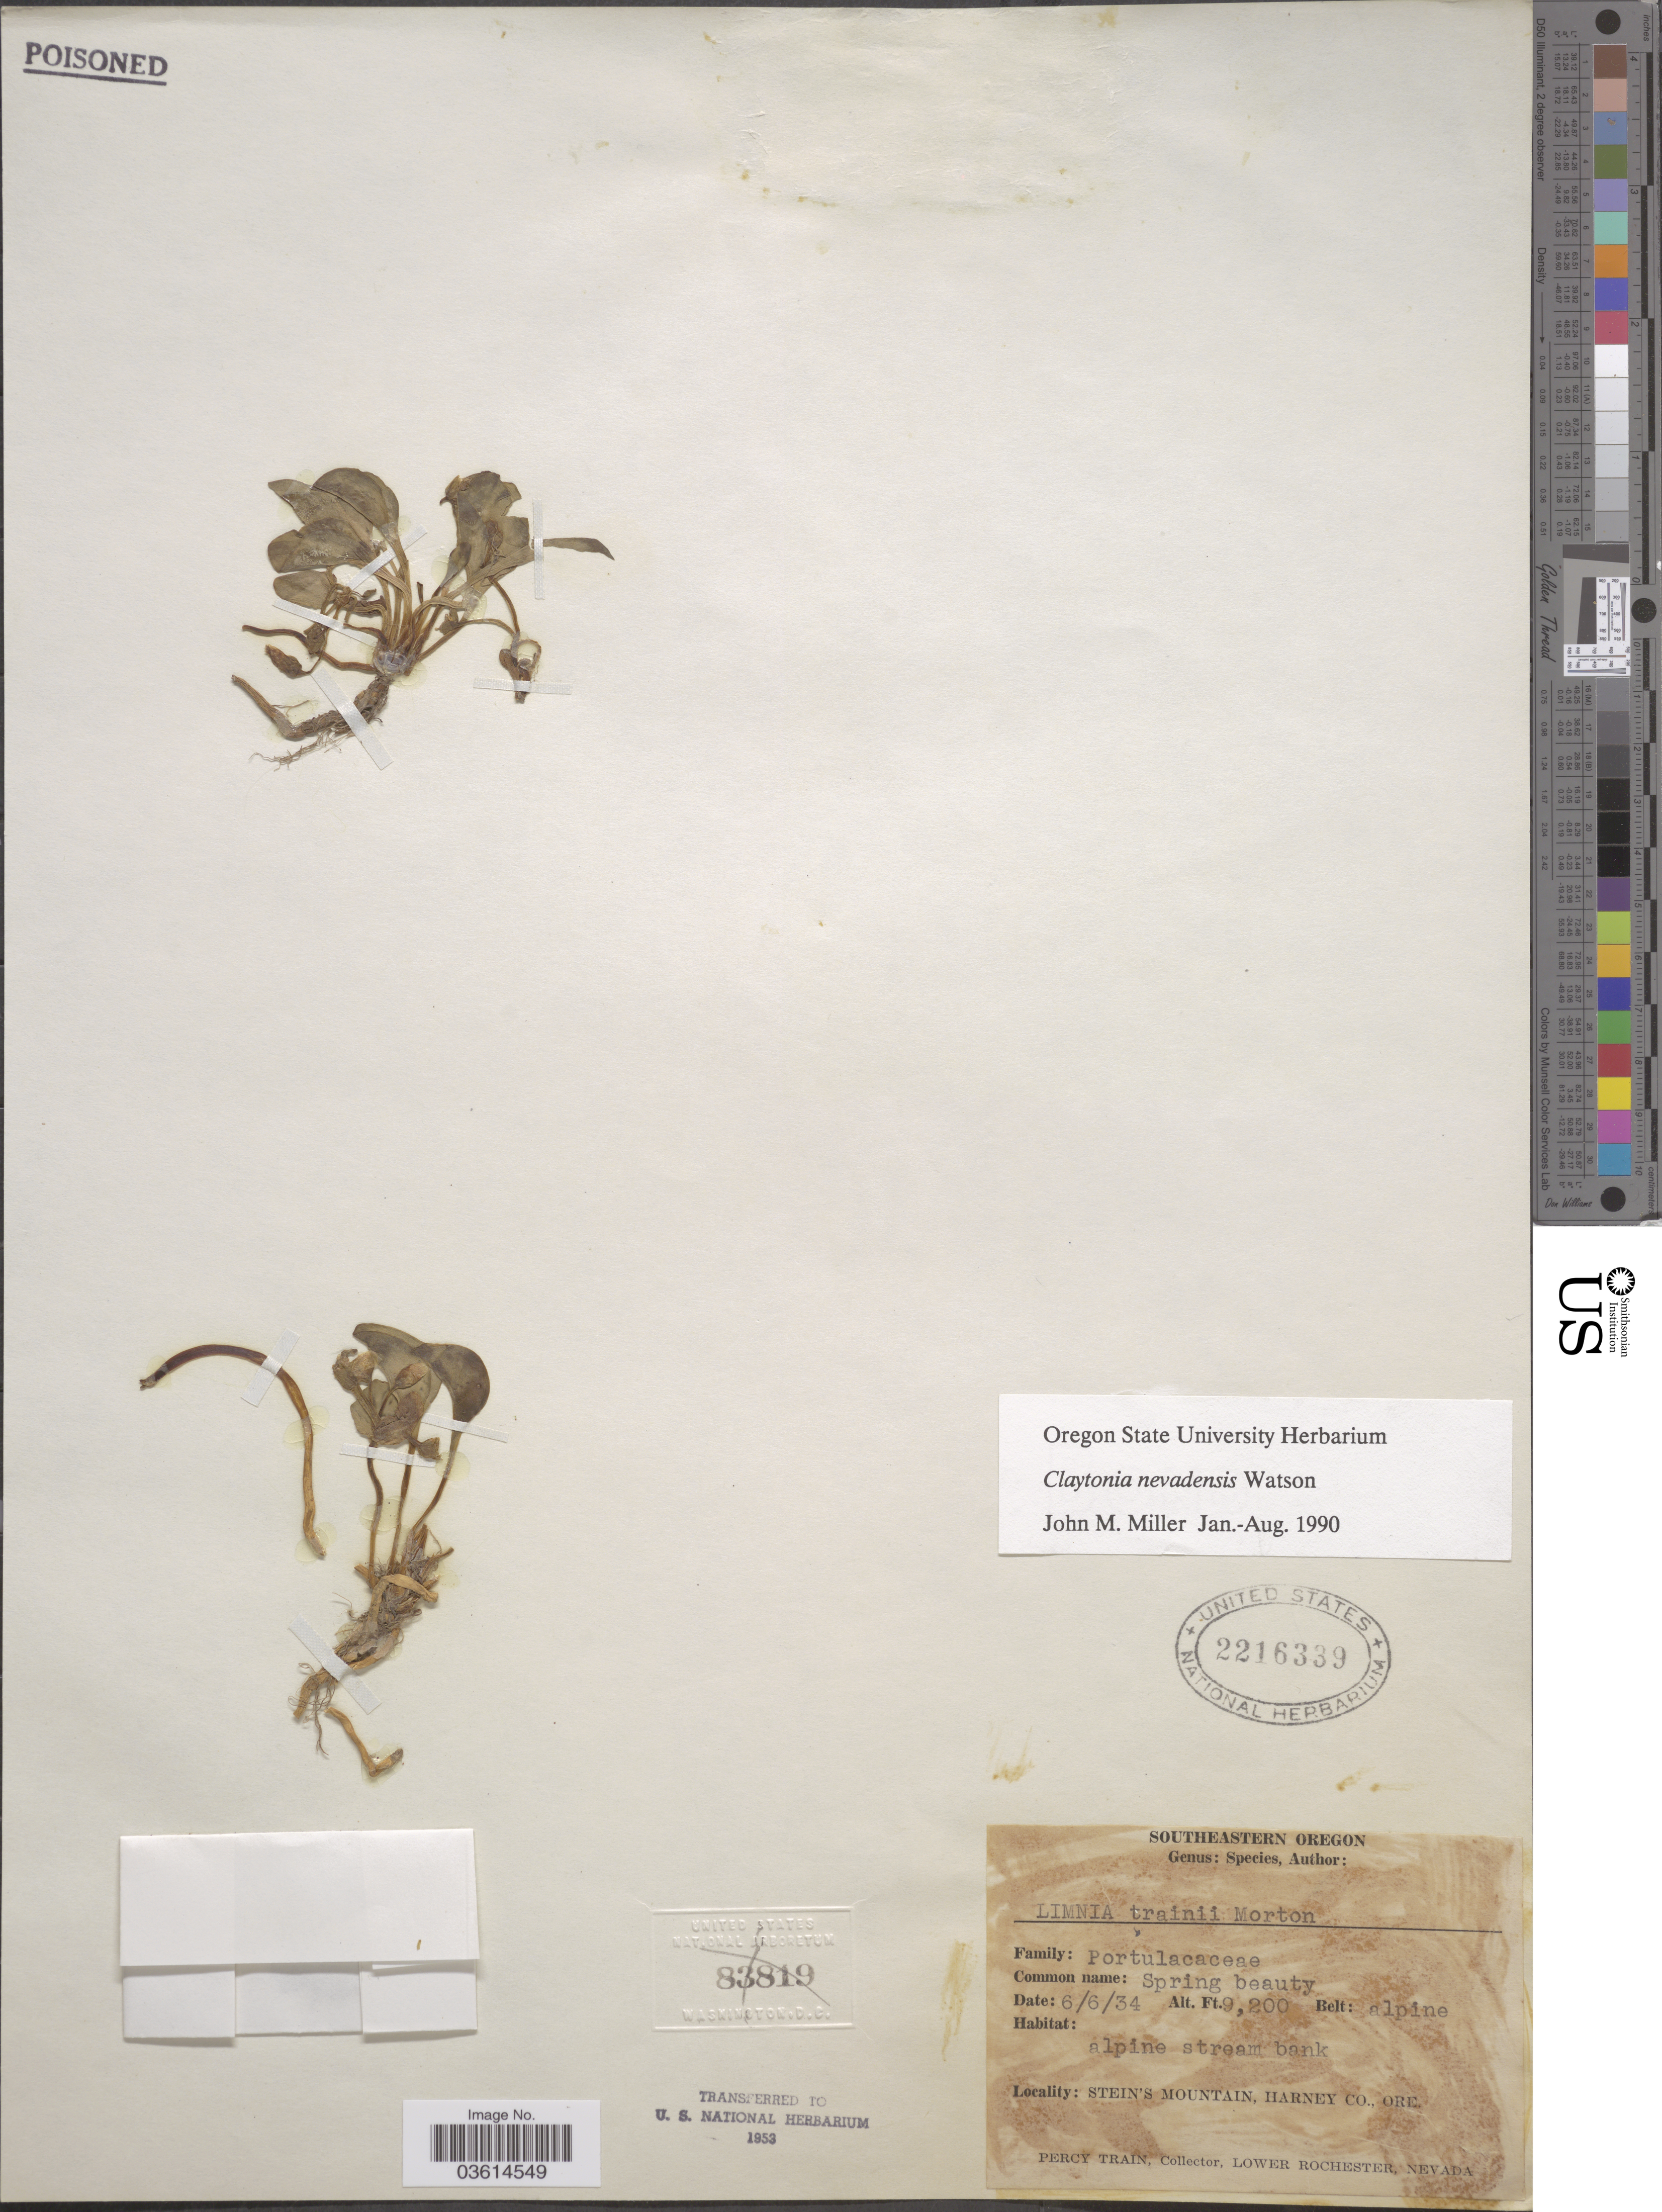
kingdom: Plantae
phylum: Tracheophyta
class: Magnoliopsida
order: Caryophyllales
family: Montiaceae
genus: Claytonia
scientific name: Claytonia nevadensis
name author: S. Watson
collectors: P. Train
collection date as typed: Transcribed d/m/y: 6/6/34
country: United States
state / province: Oregon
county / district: Harney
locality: Southeastern Oregon. Stein's Mountain, Harney Co.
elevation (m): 2804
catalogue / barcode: US 2216339